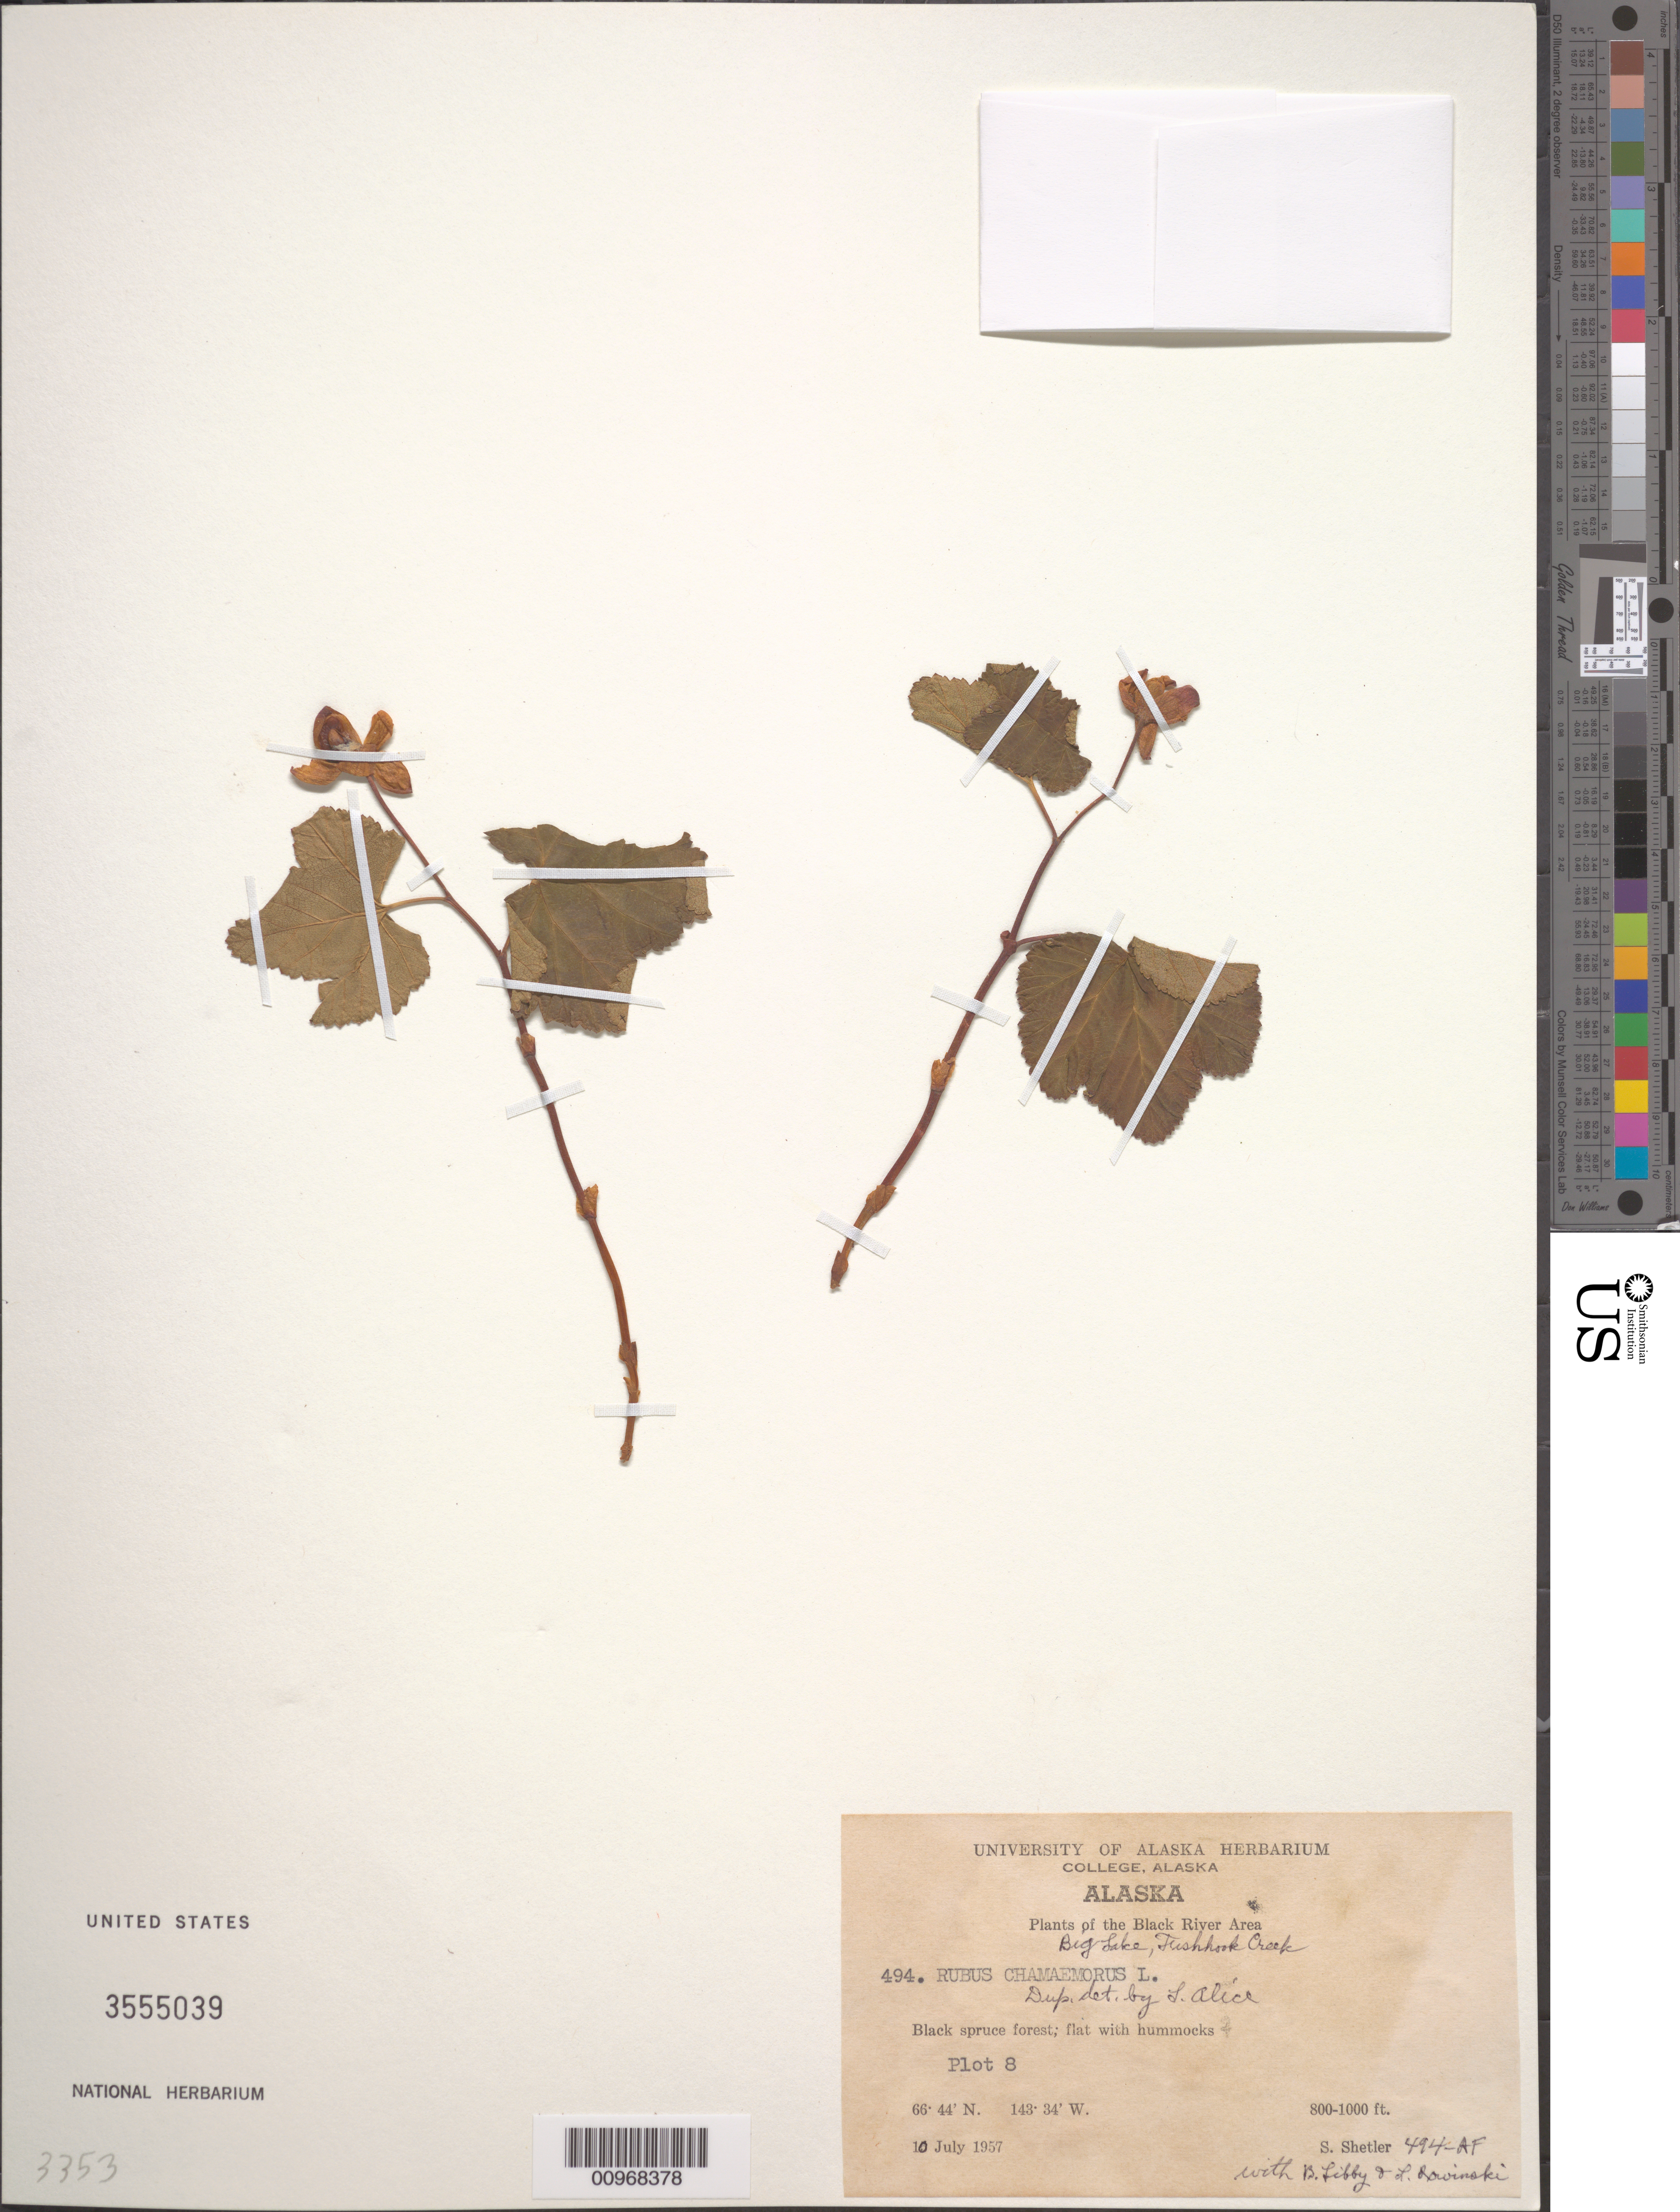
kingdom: Plantae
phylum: Tracheophyta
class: Magnoliopsida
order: Rosales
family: Rosaceae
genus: Rubus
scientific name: Rubus chamaemorus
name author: L.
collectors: S. Shetler, B. Libby & L. Rowinski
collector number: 494-AF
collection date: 1957-07-10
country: United States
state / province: Alaska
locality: The Black River Area. Big Lake, Fishhook Creek. Plot 8.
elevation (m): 244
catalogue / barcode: US 3555039